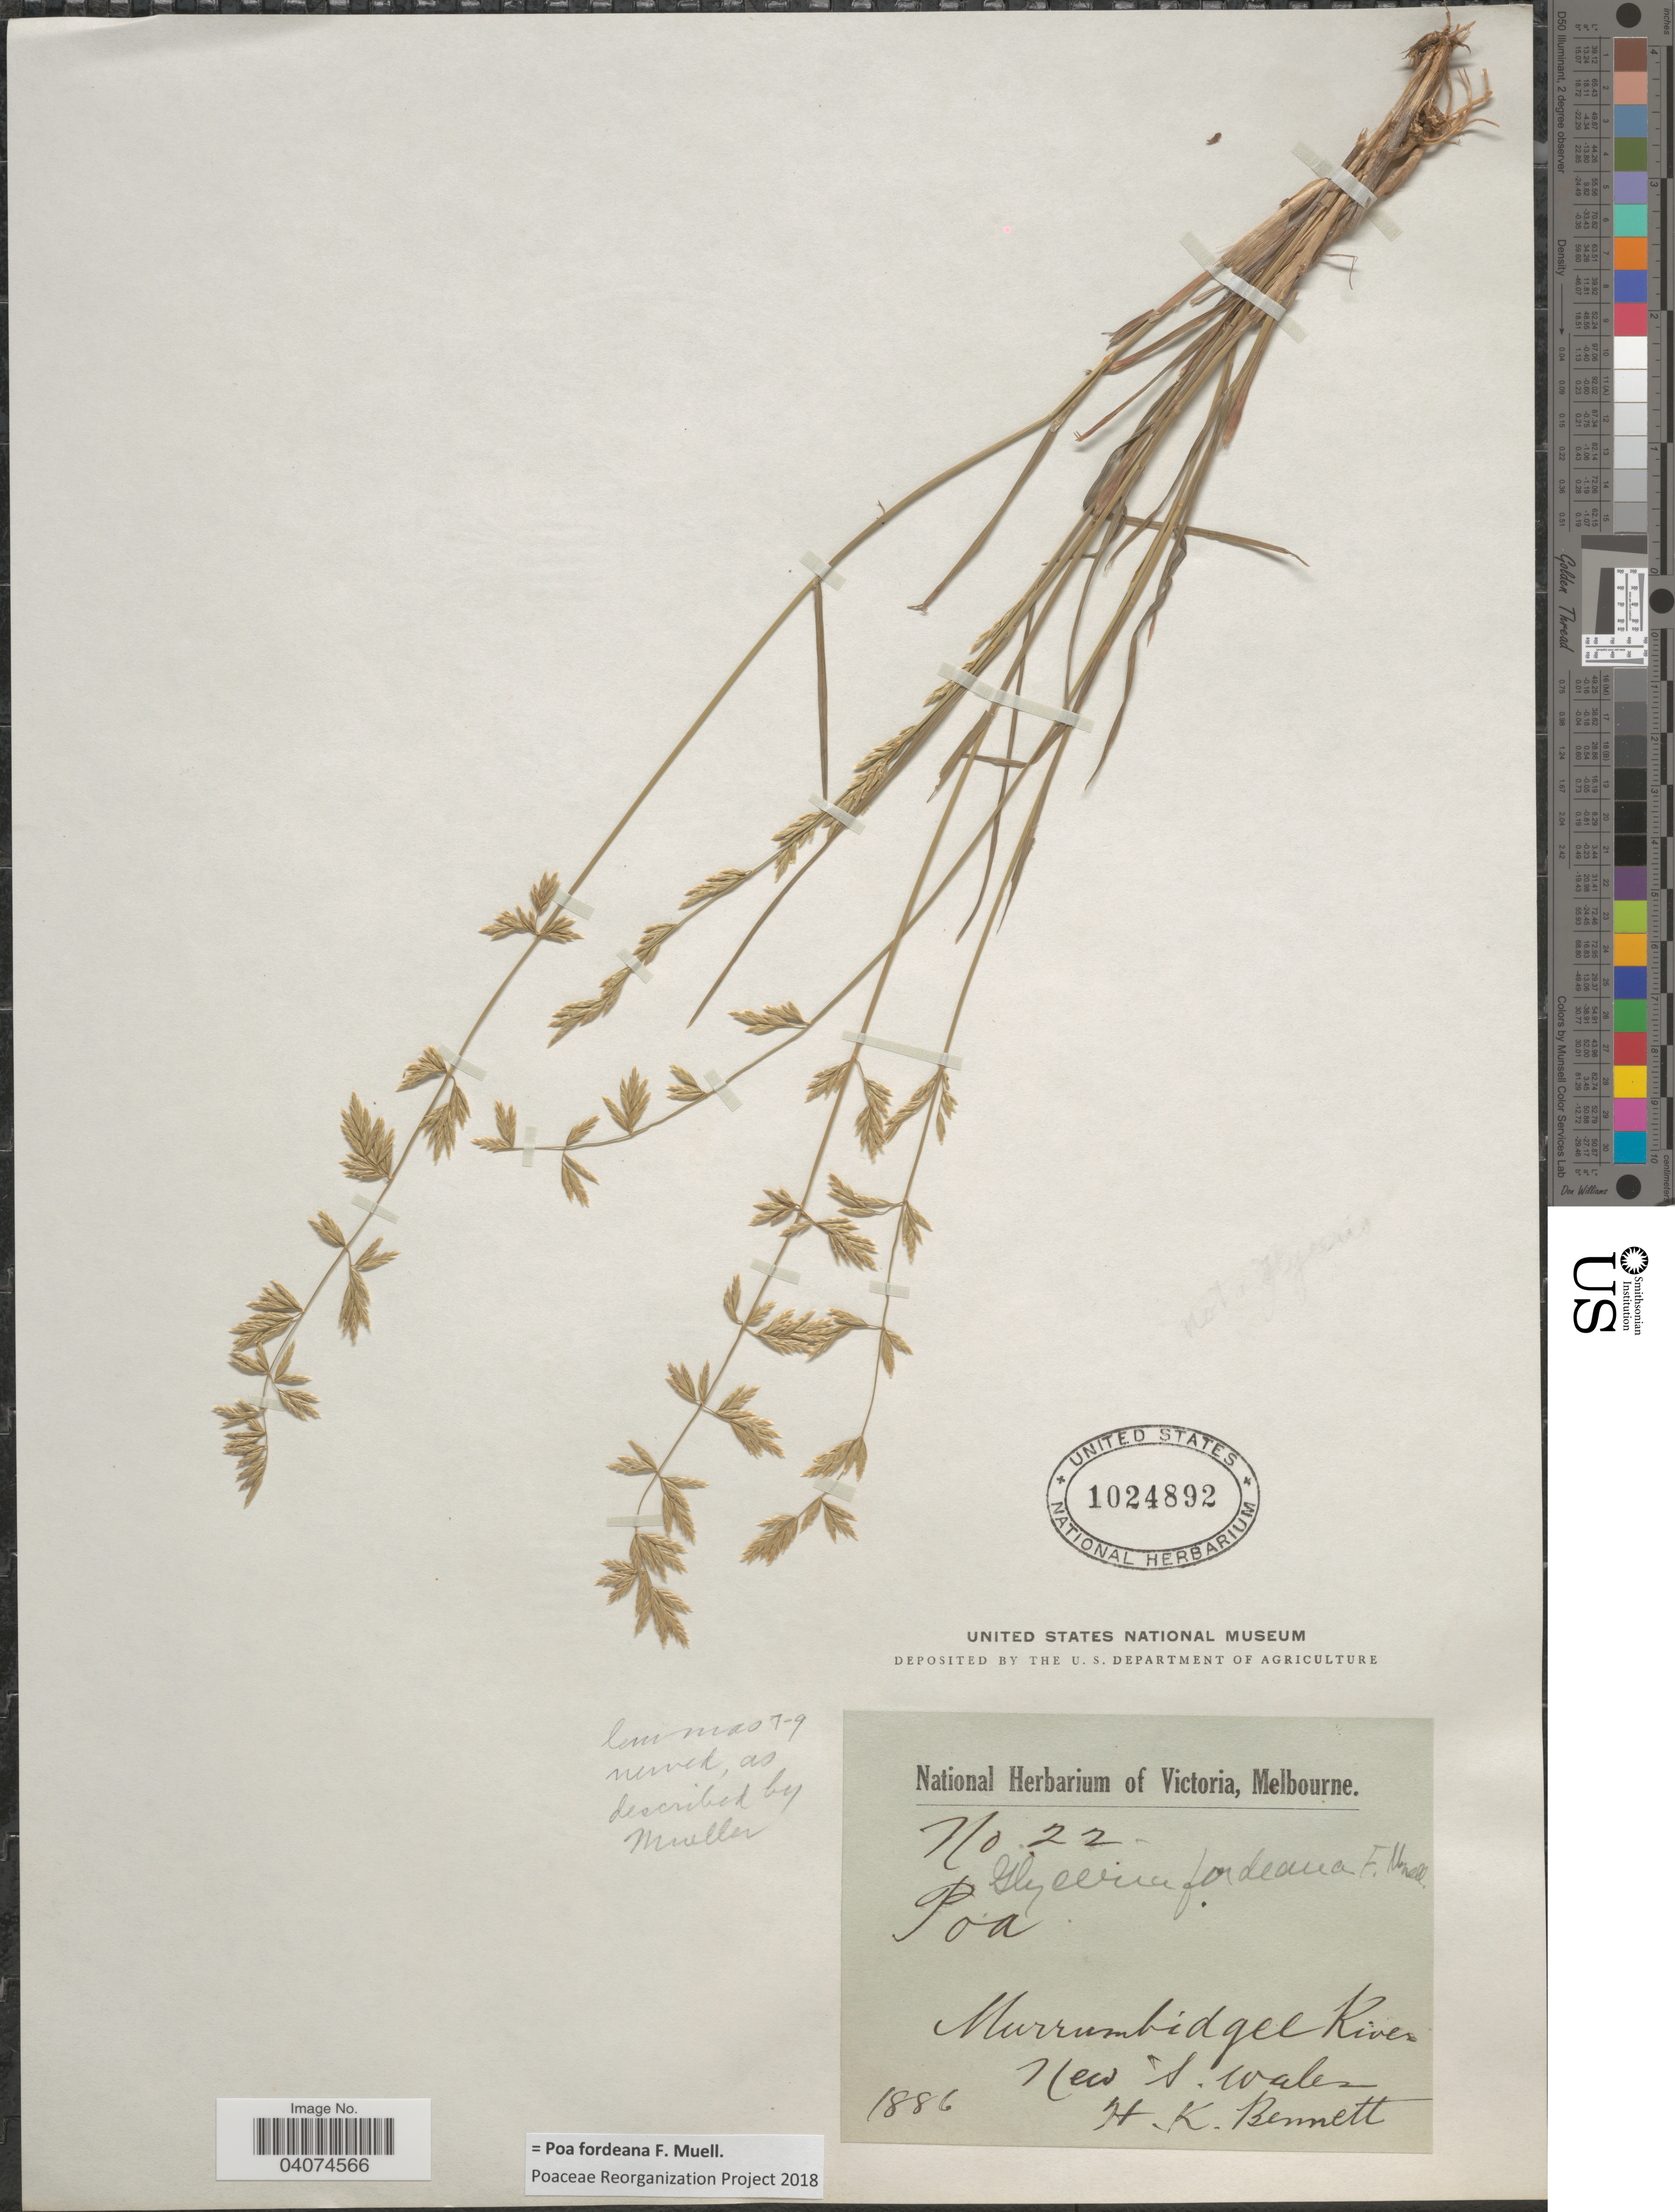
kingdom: Plantae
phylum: Tracheophyta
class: Liliopsida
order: Poales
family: Poaceae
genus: Poa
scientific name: Poa fordeana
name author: F. Muell.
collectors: H. R. Bennett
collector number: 22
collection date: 1886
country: Australia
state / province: New South Wales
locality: Murrumbidgee River.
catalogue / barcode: US 1024892